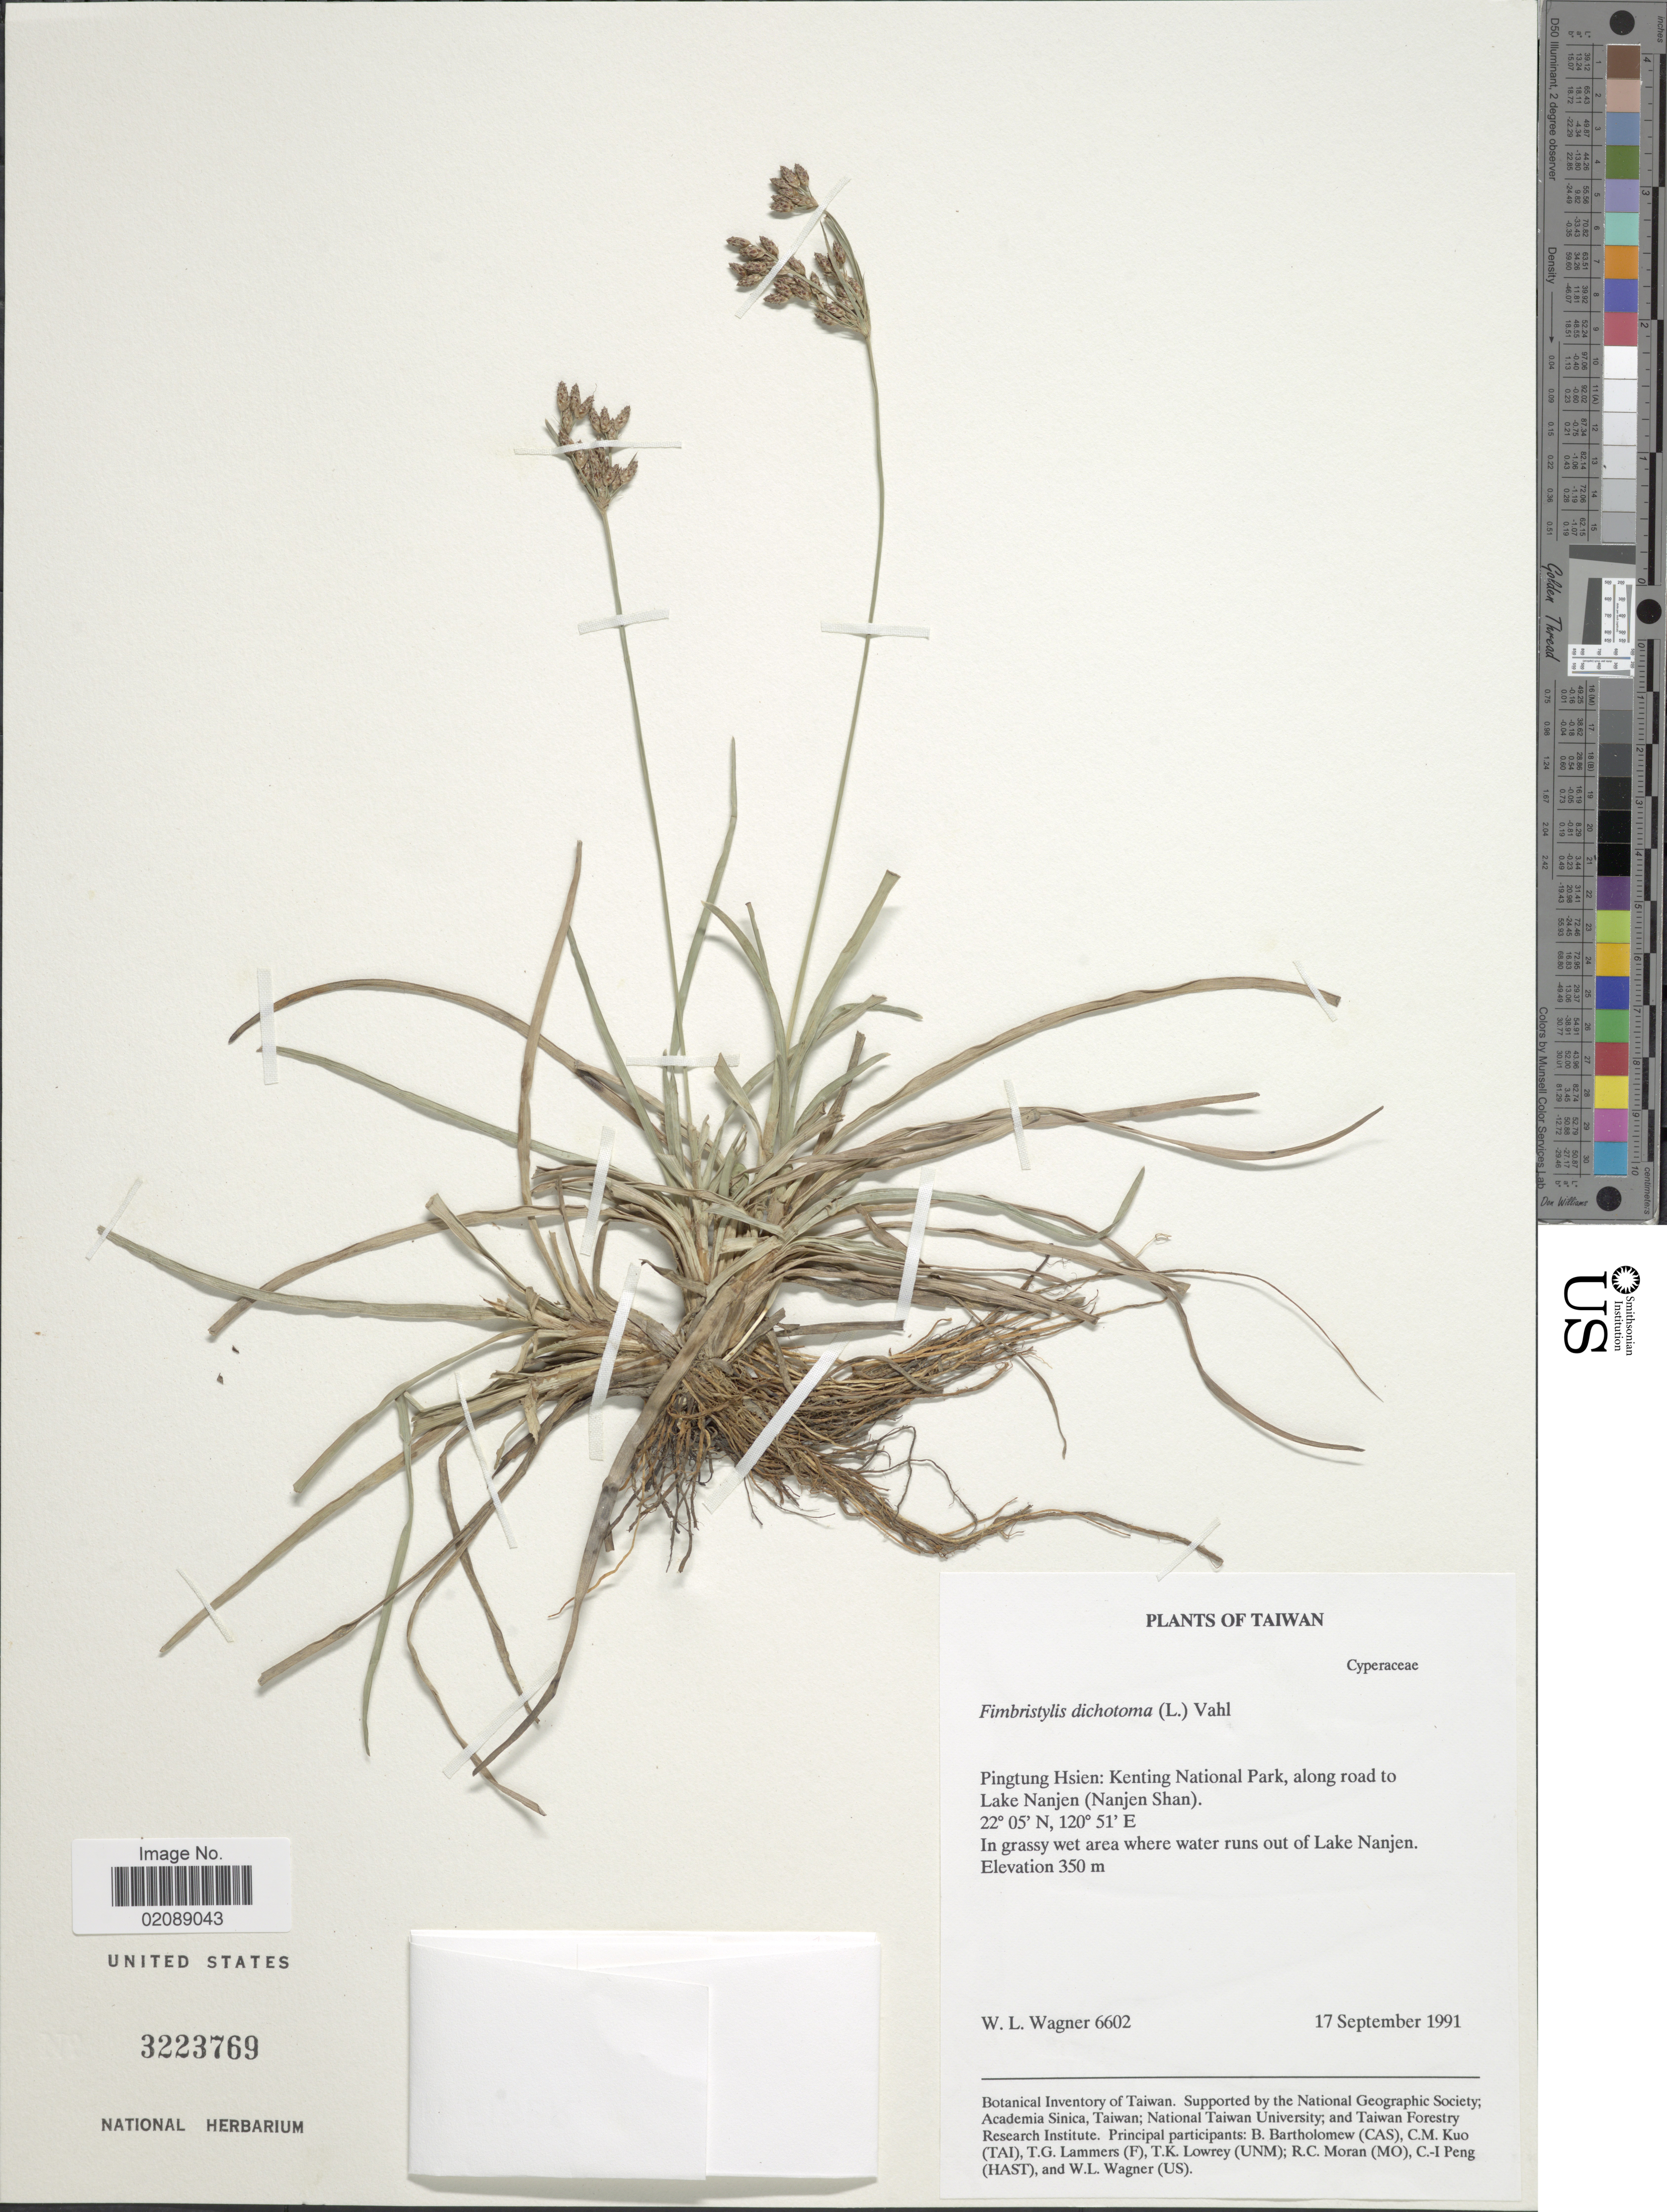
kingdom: Plantae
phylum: Tracheophyta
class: Liliopsida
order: Poales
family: Cyperaceae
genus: Fimbristylis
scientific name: Fimbristylis dichotoma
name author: (L.) Vahl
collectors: W. L. Wagner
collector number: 6602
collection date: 1991-09-17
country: Taiwan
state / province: Pingtung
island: Taiwan [Formosa]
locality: Pingtung Hsien: Kenting National Park, along road to Lake Nanjen (Nanjen Shan). In grassy wet area where water runs out of Lake Nanjen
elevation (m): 350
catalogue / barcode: US 3223769